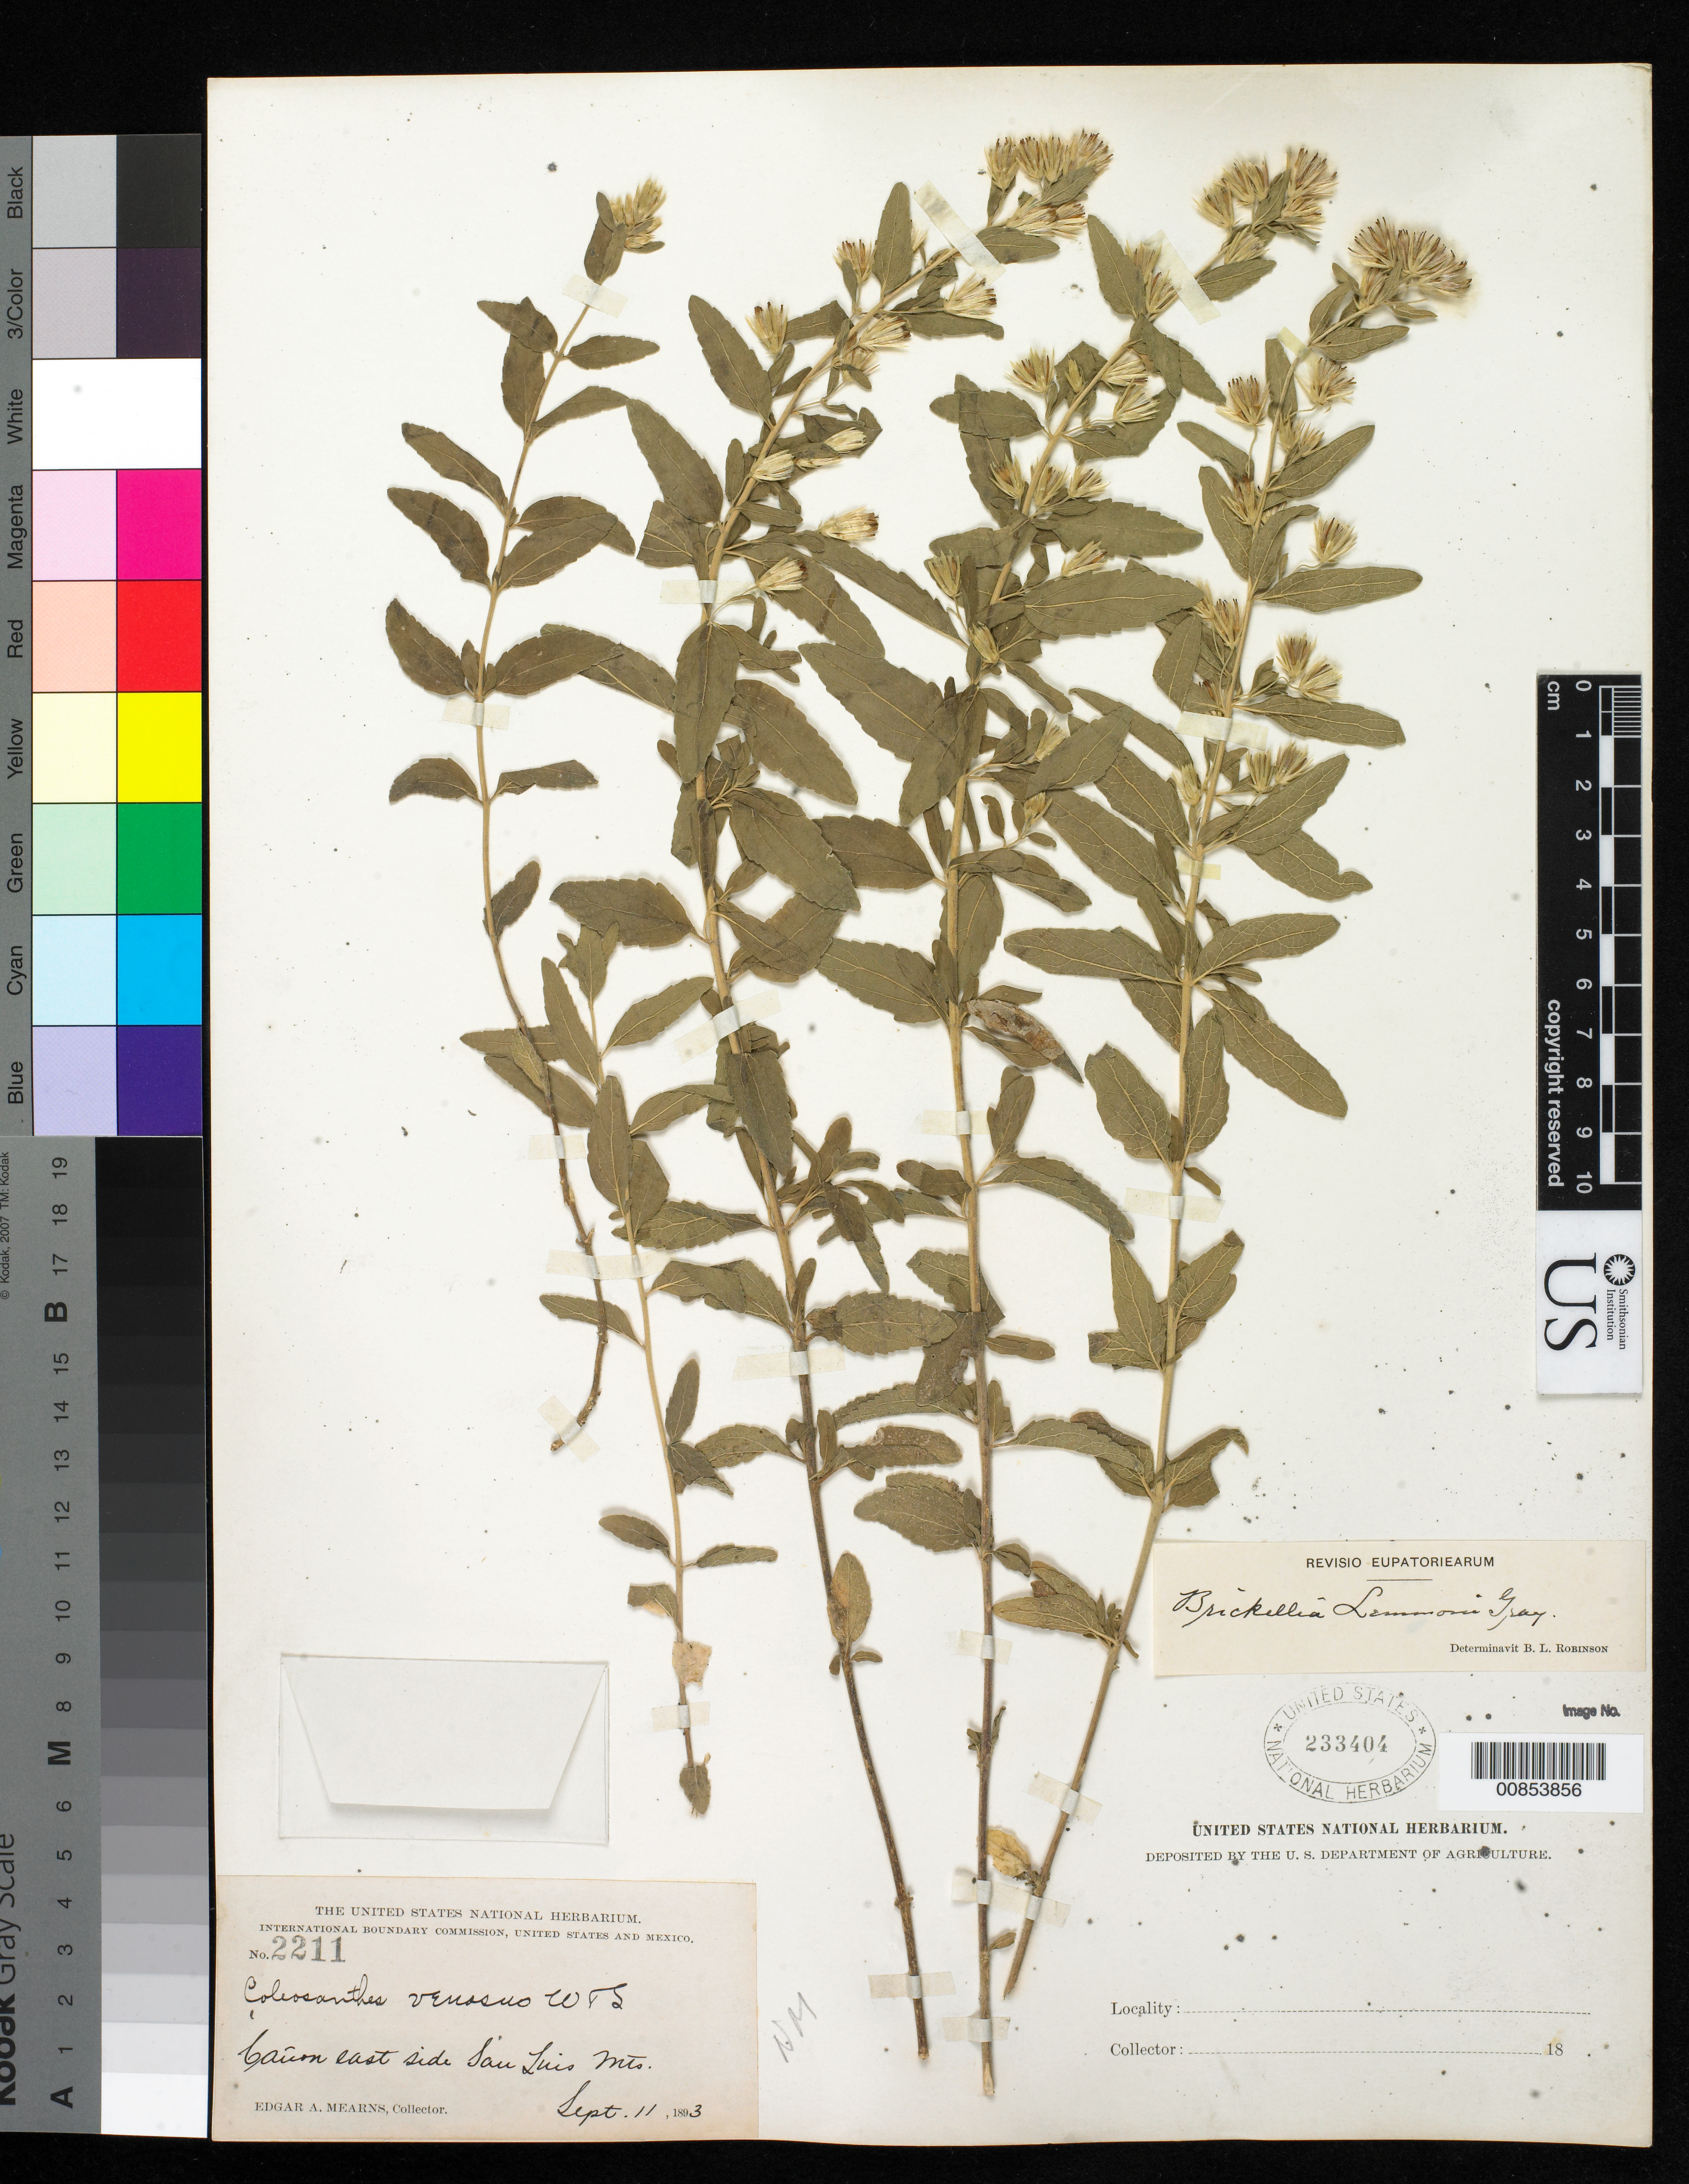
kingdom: Plantae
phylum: Tracheophyta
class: Magnoliopsida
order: Asterales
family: Asteraceae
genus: Brickellia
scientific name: Brickellia lemmonii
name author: A. Gray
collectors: E. A. Mearns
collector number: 2211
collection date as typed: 11 Sep 1893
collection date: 1893-09-11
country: United States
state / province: New Mexico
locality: Cañon east side San Luis Mts.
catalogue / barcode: US 233404